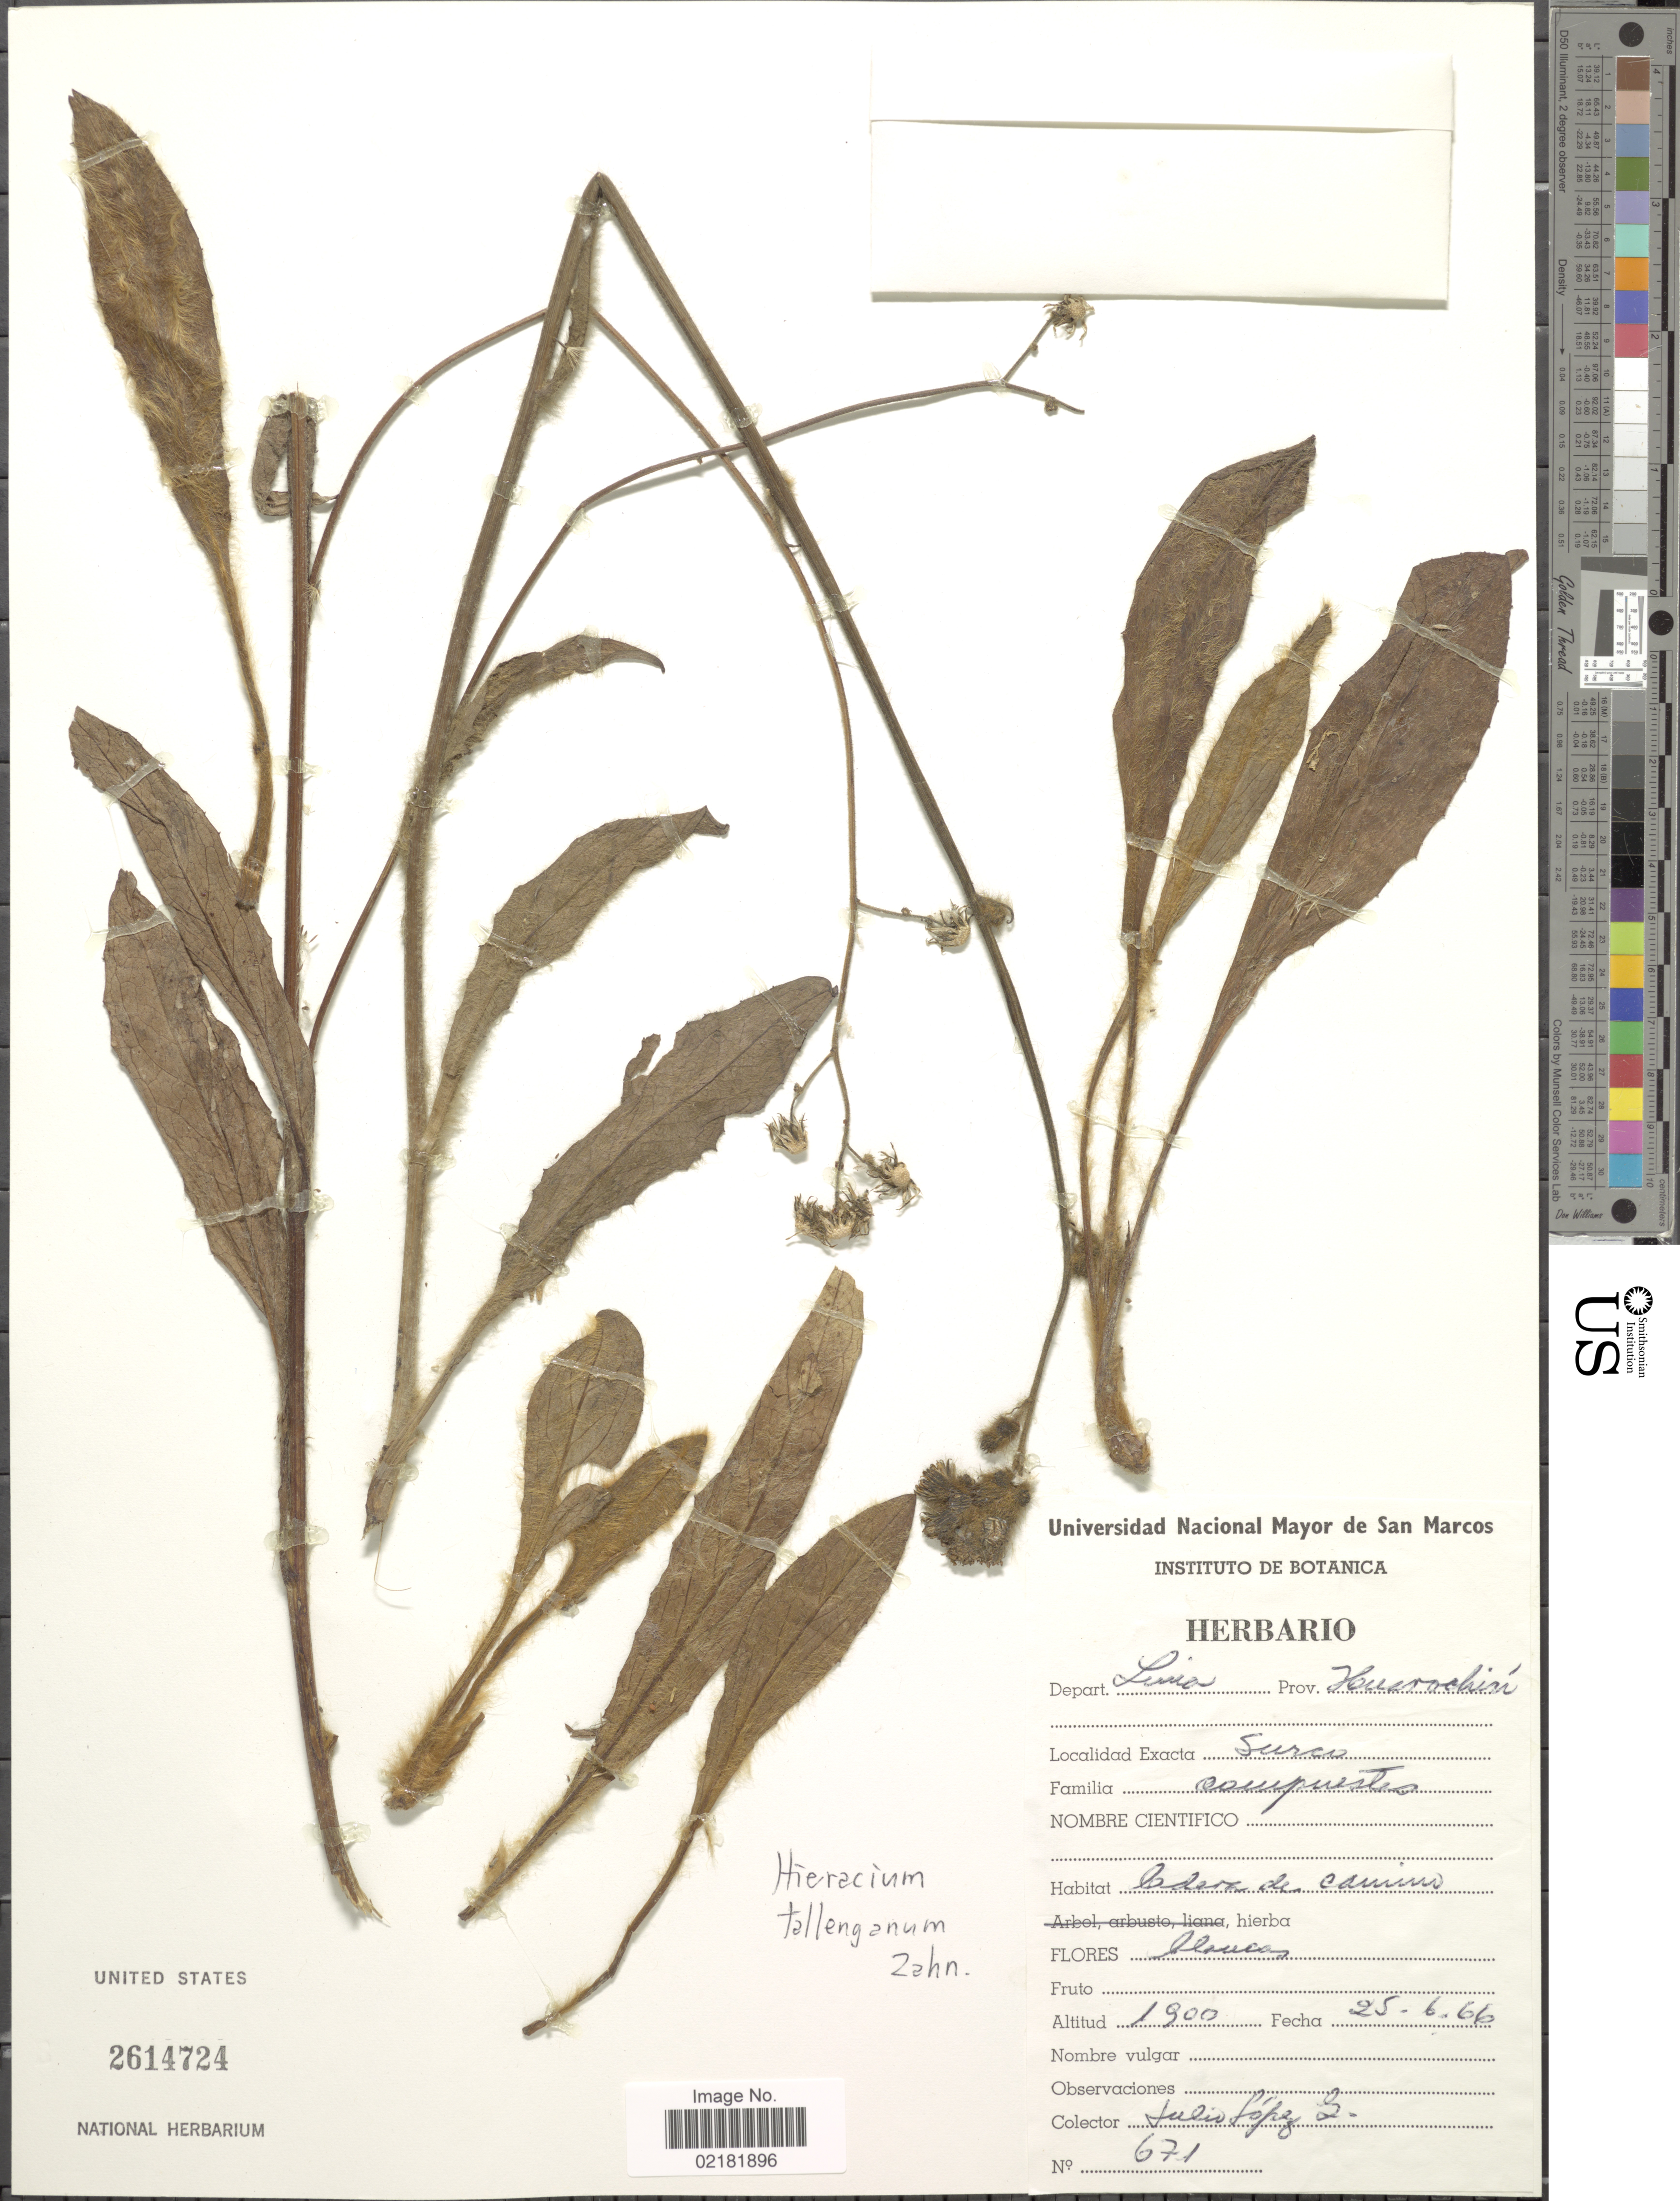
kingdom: Plantae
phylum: Tracheophyta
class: Magnoliopsida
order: Asterales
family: Asteraceae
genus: Hieracium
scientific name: Hieracium tallenganum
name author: Zahn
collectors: J. López Guillén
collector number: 671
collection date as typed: Transcribed d/m/y: 25/6/66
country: Peru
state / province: Lima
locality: Surco, Prov. Huarochirí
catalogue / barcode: US 2614724